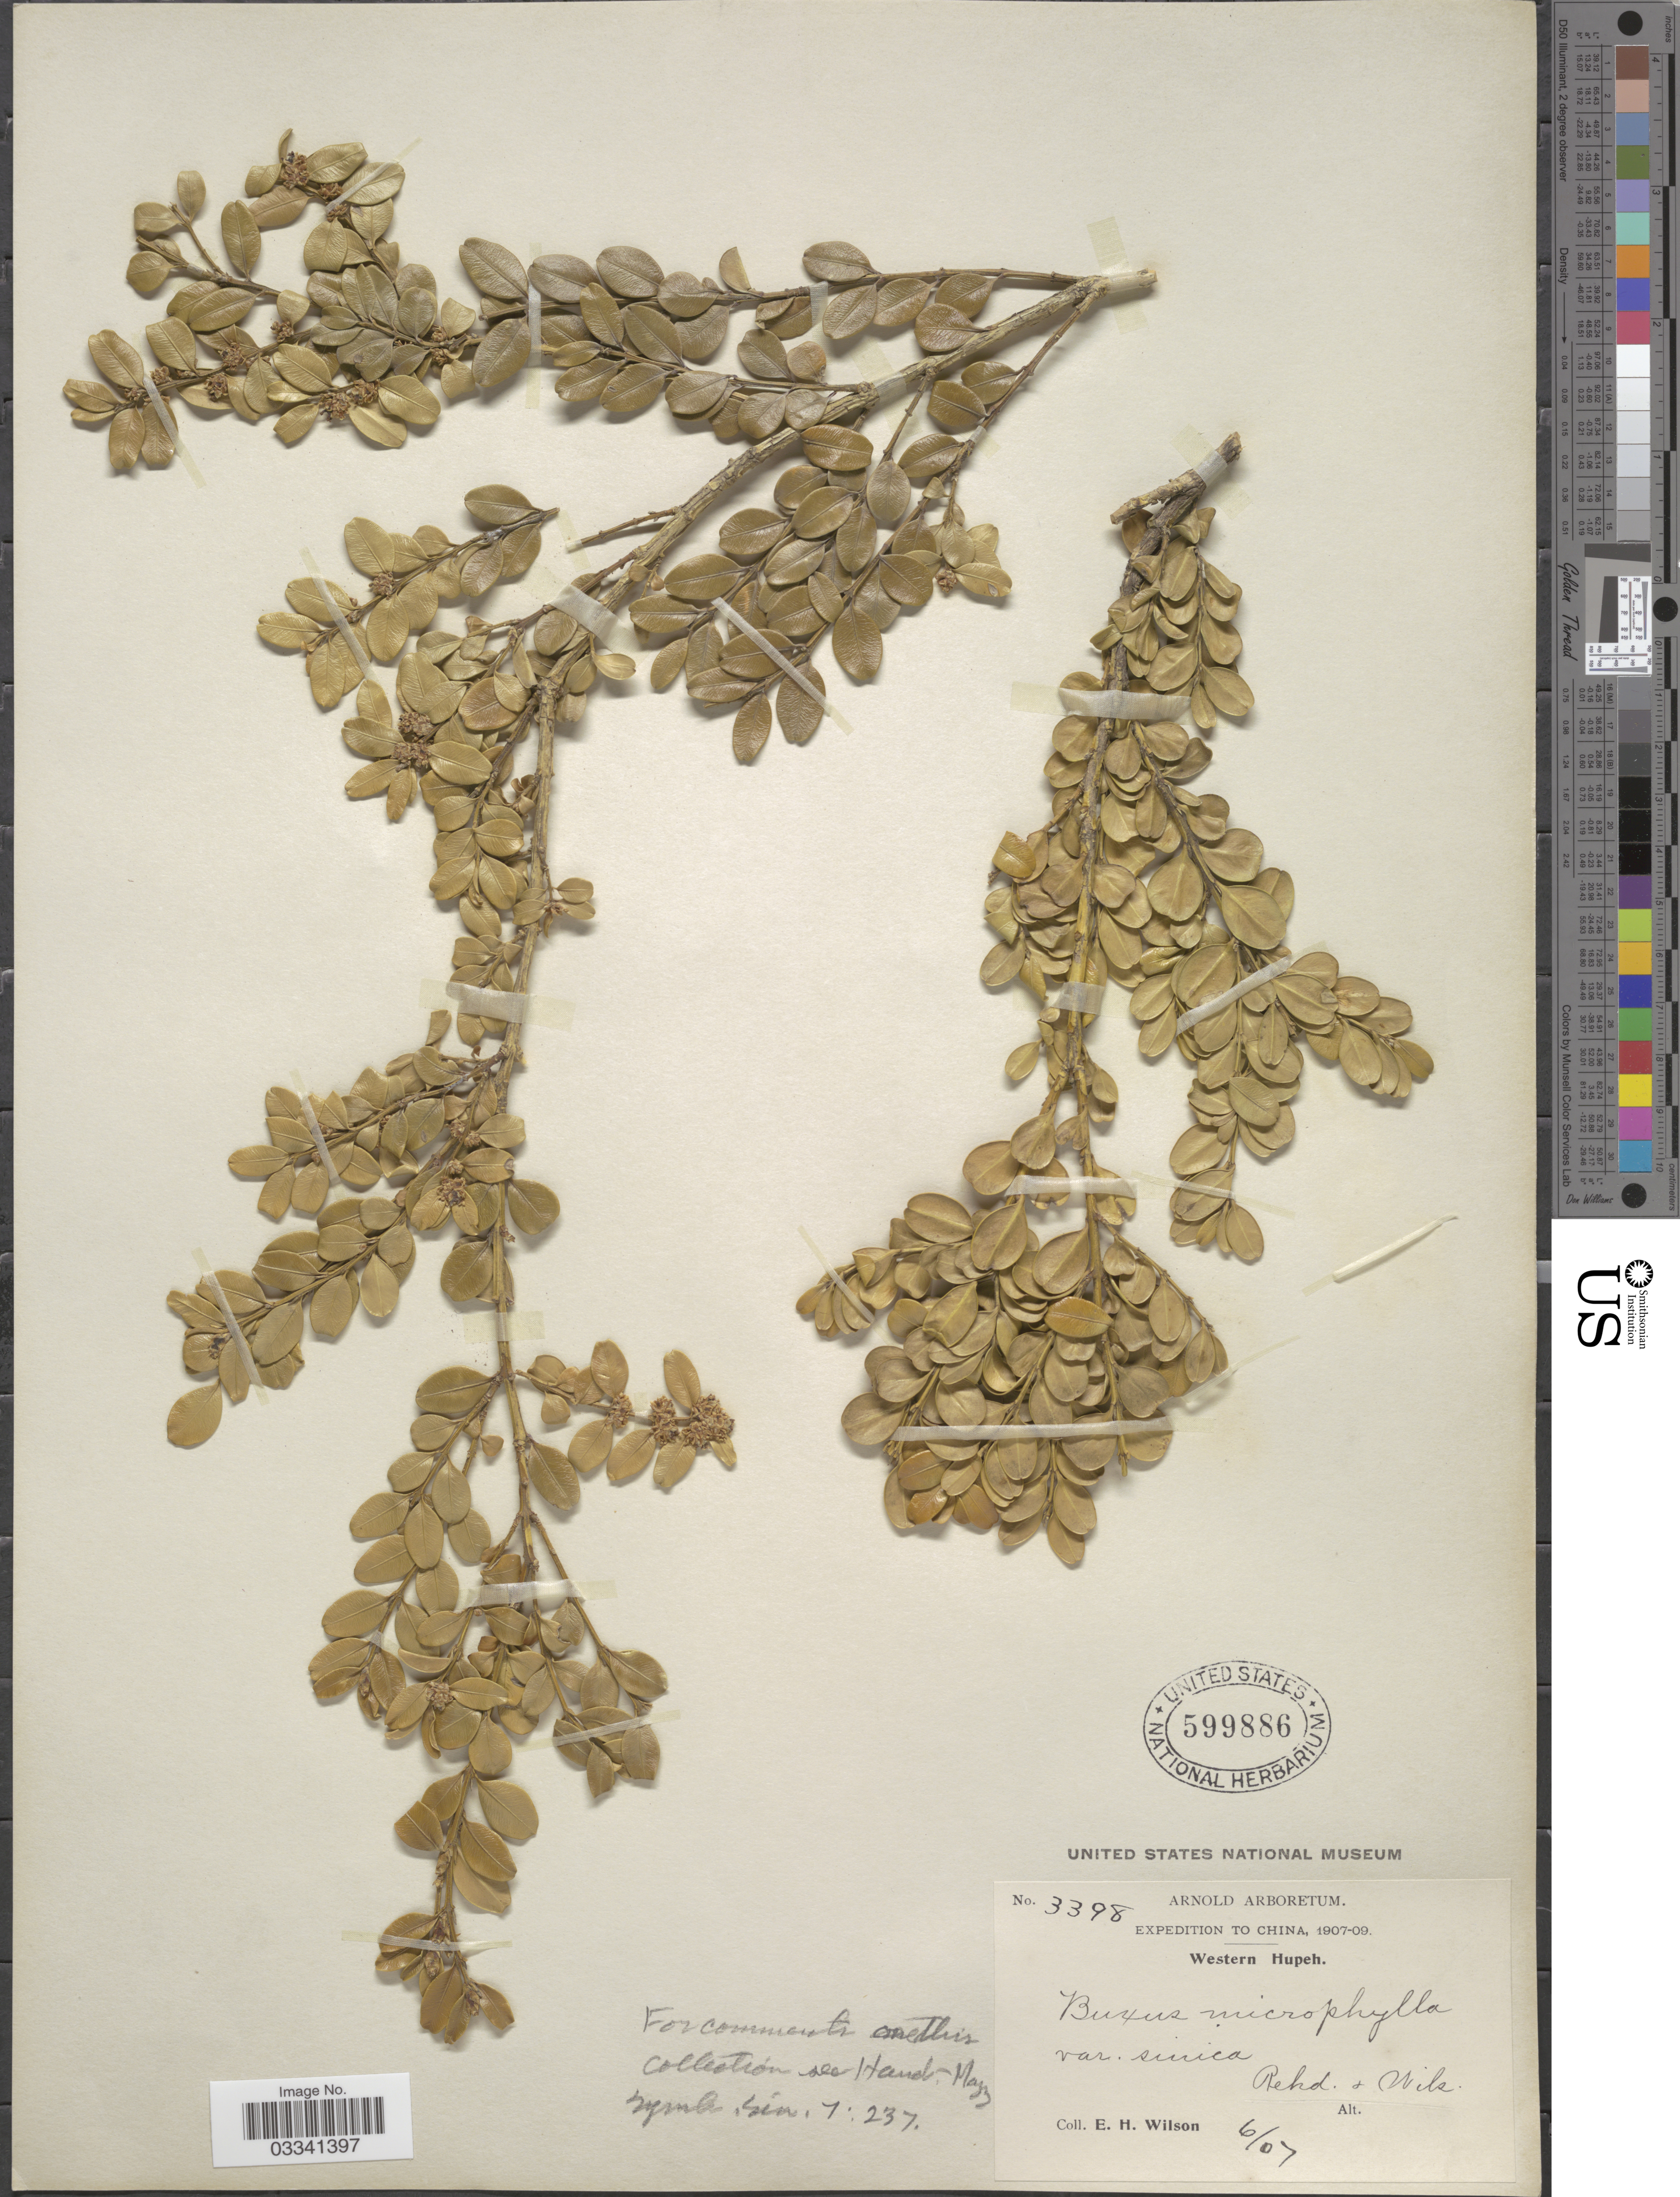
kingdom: Plantae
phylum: Tracheophyta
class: Magnoliopsida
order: Buxales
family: Buxaceae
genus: Buxus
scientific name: Buxus microphylla var. sinica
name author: Rehder & E.H. Wilson in Sarg.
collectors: E. Wilson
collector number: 3398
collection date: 1907-06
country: China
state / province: Hubei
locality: Western Hupeh.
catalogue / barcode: US 599886